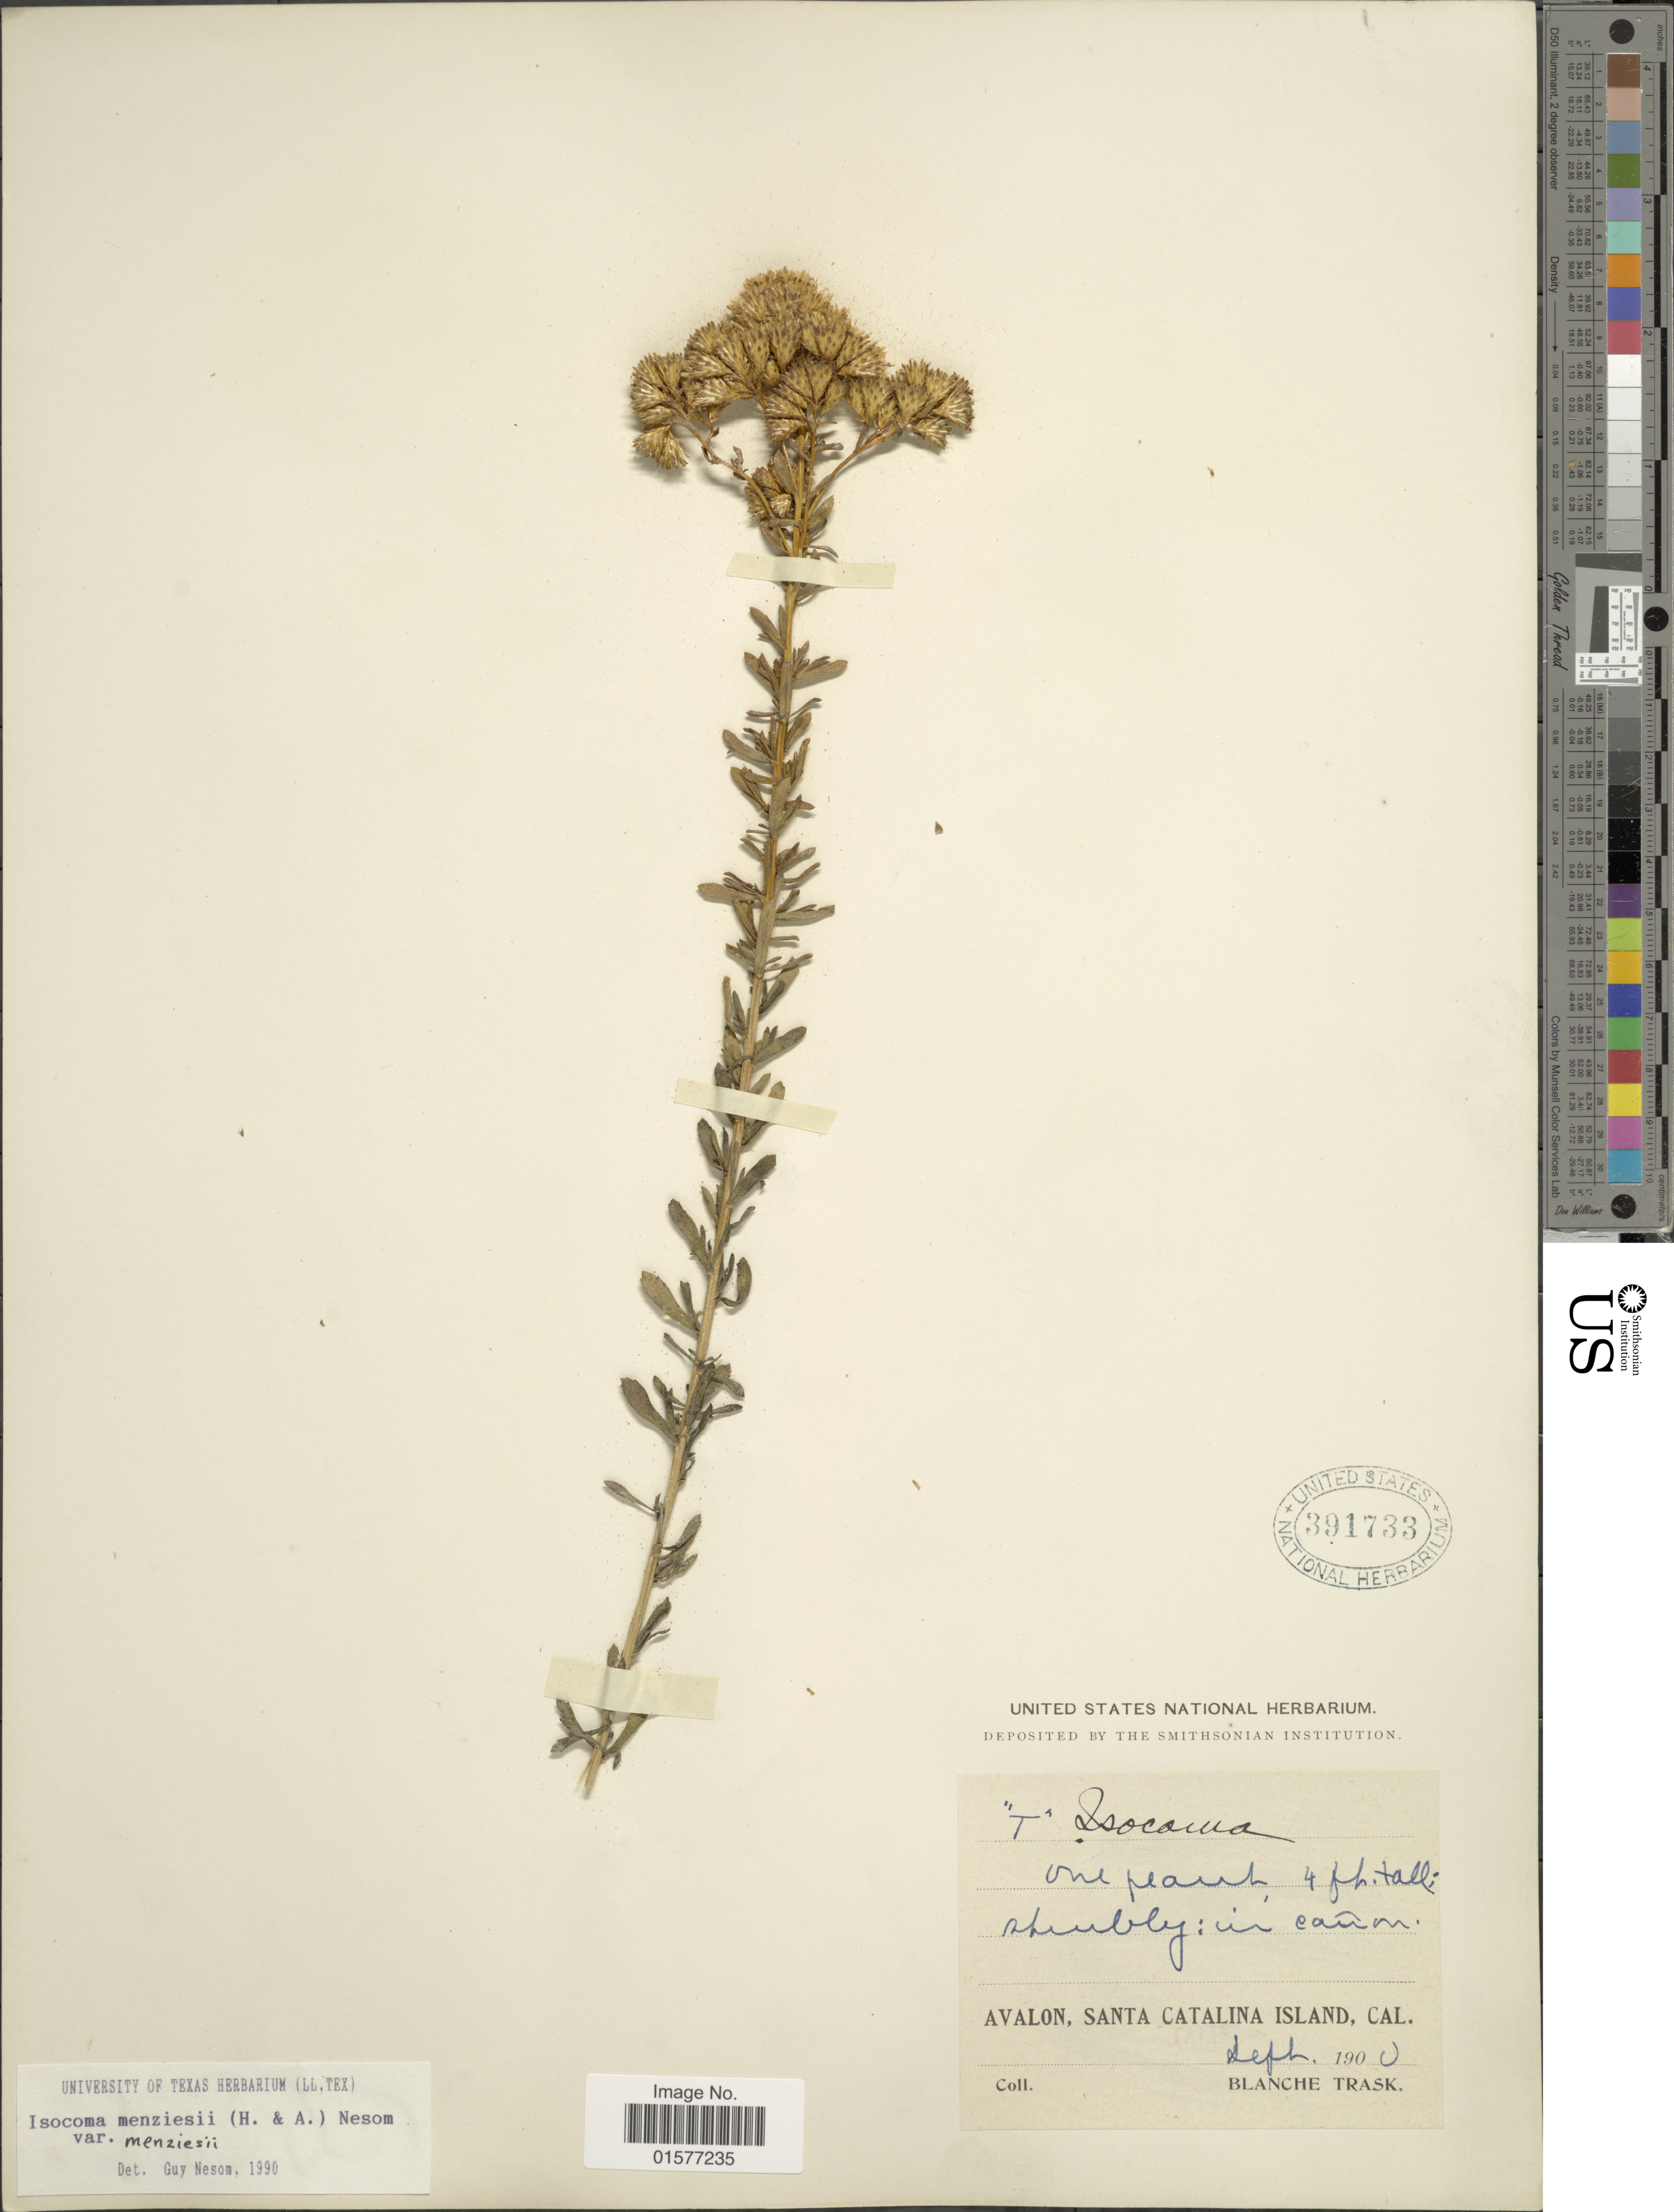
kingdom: Plantae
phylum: Tracheophyta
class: Magnoliopsida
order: Asterales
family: Asteraceae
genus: Isocoma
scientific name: Isocoma menziesii var. menziesii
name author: (Hook.) G.L. Nesom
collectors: B. Trask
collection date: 1900-09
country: United States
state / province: California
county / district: Los Angeles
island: Santa Catalina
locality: Avalon. Santa Catalina Island, Cal.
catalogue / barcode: US 391733